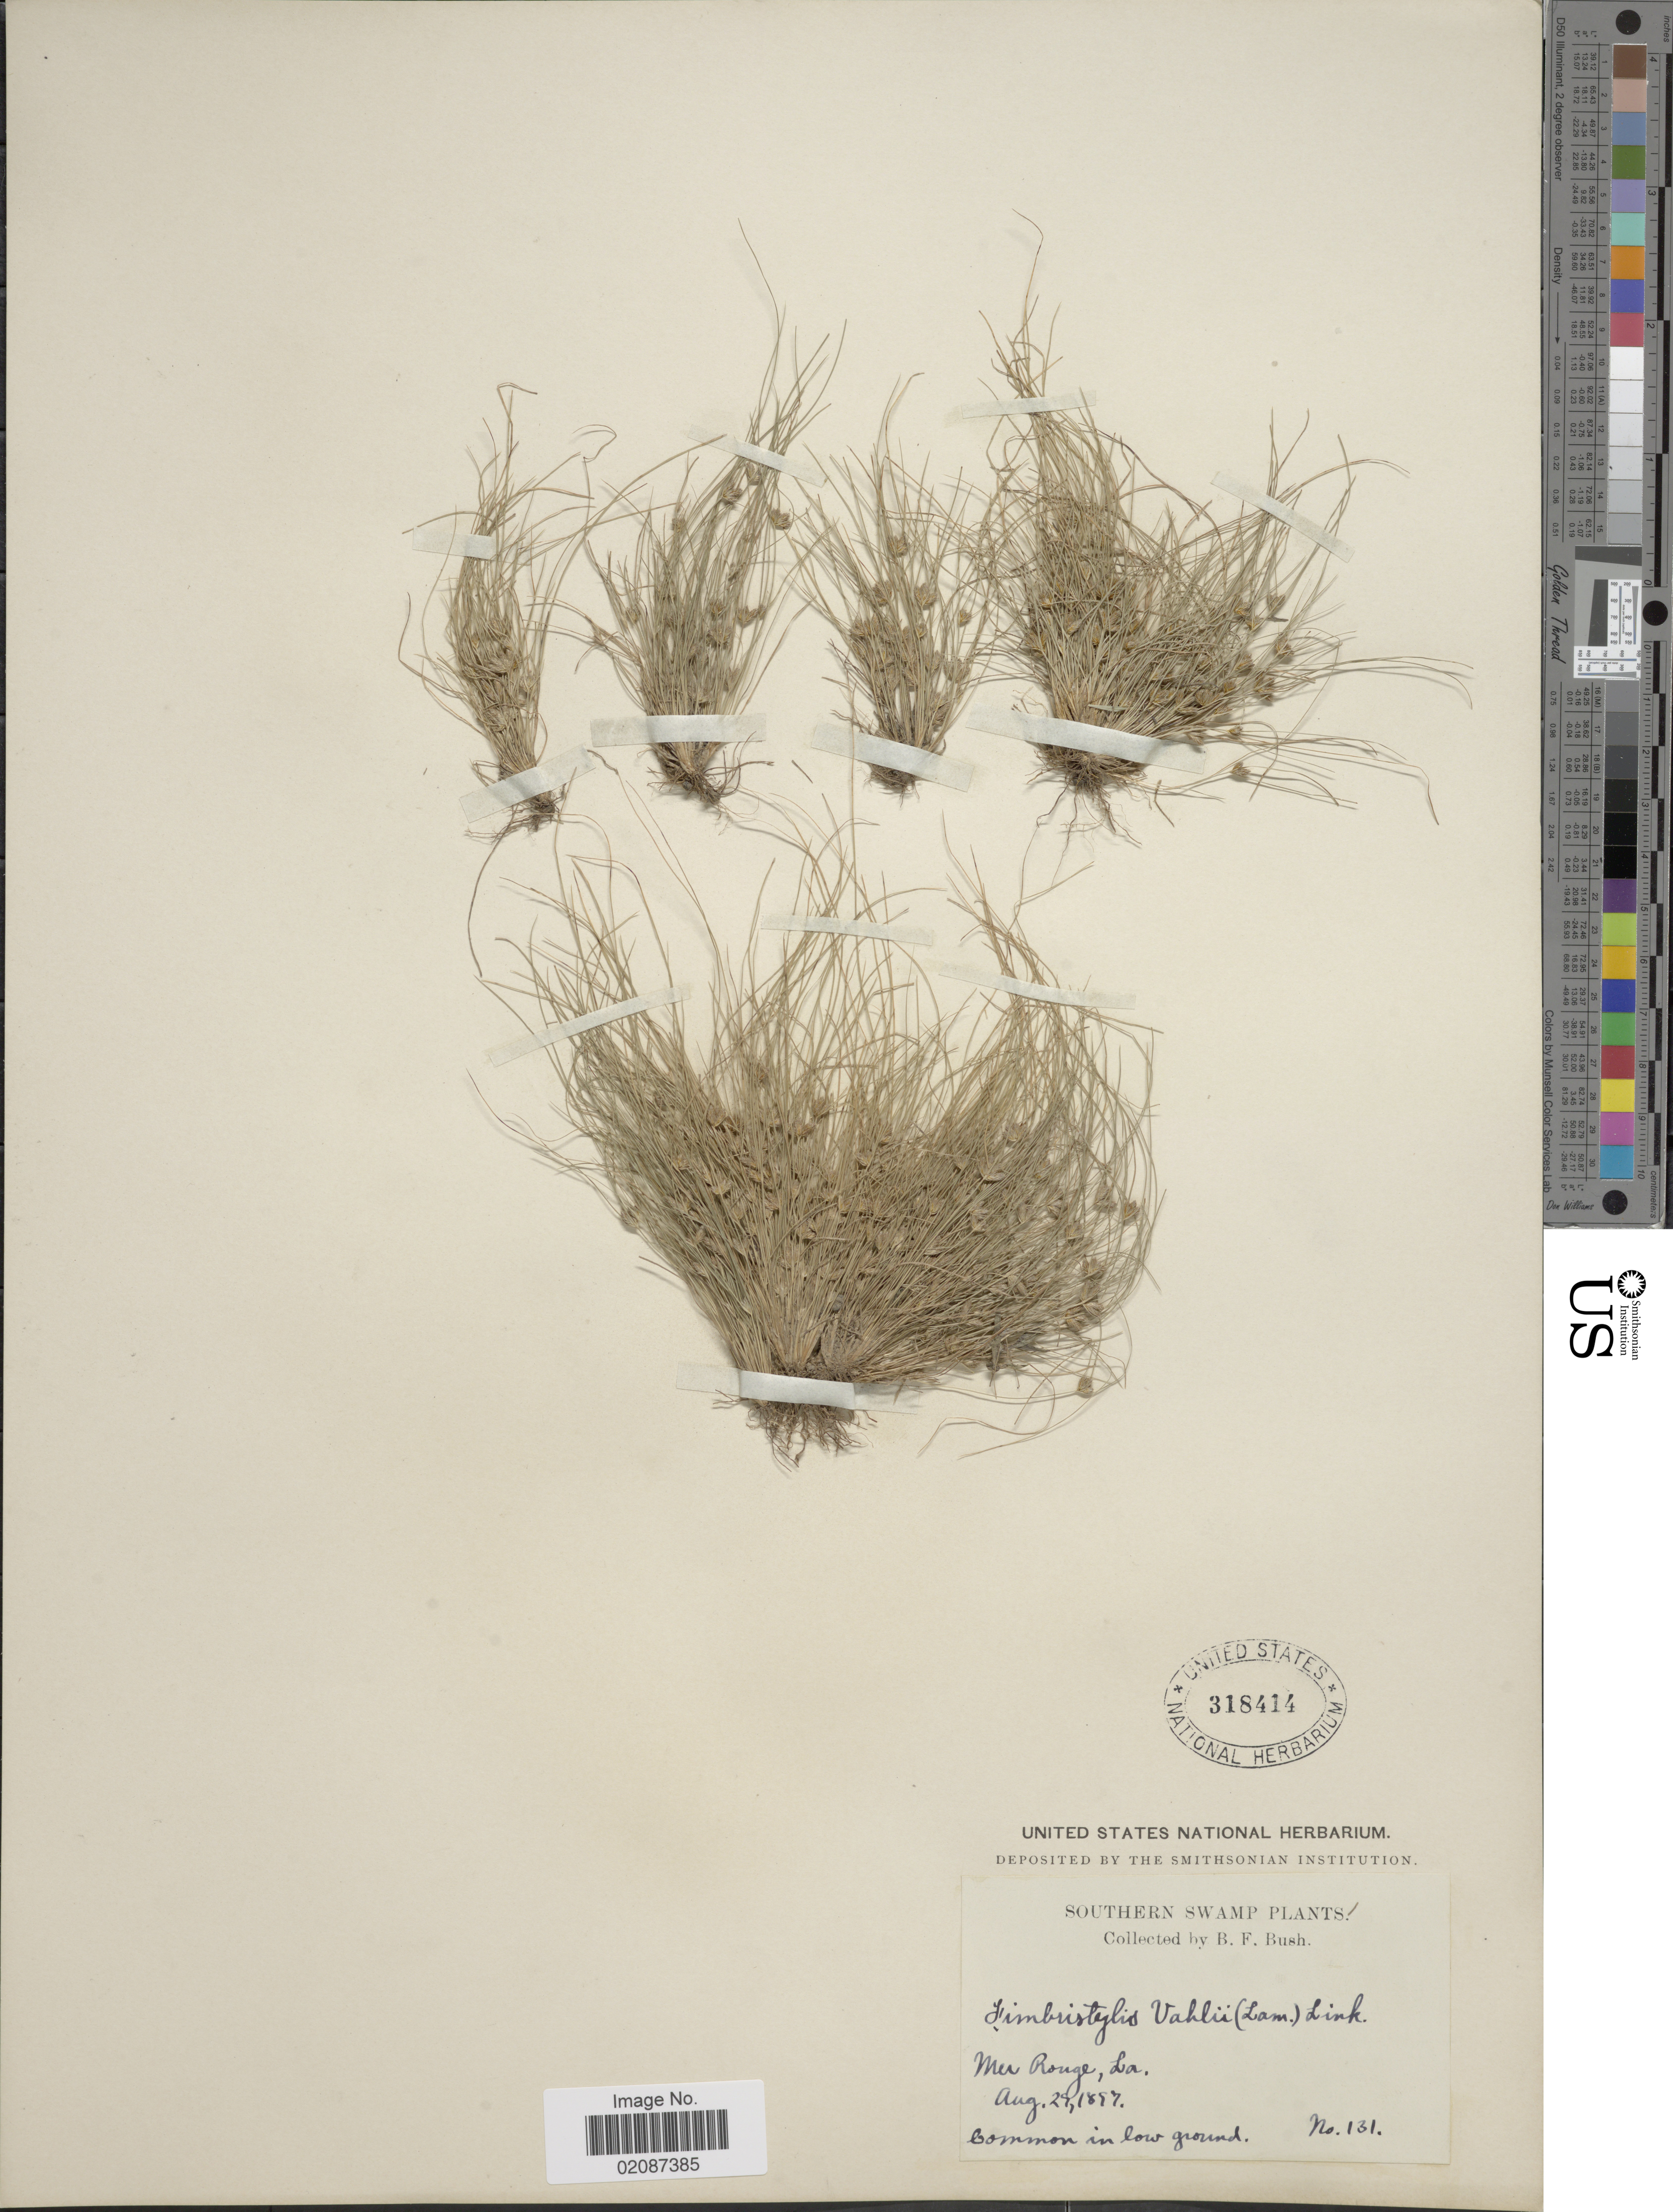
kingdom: Plantae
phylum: Tracheophyta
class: Liliopsida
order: Poales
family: Cyperaceae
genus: Fimbristylis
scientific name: Fimbristylis vahlii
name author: (Lam.) Link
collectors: B. F. Bush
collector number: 131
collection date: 1897-08-29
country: United States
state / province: Louisiana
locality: Southern Swamp, Mer Ronge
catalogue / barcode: US 318414